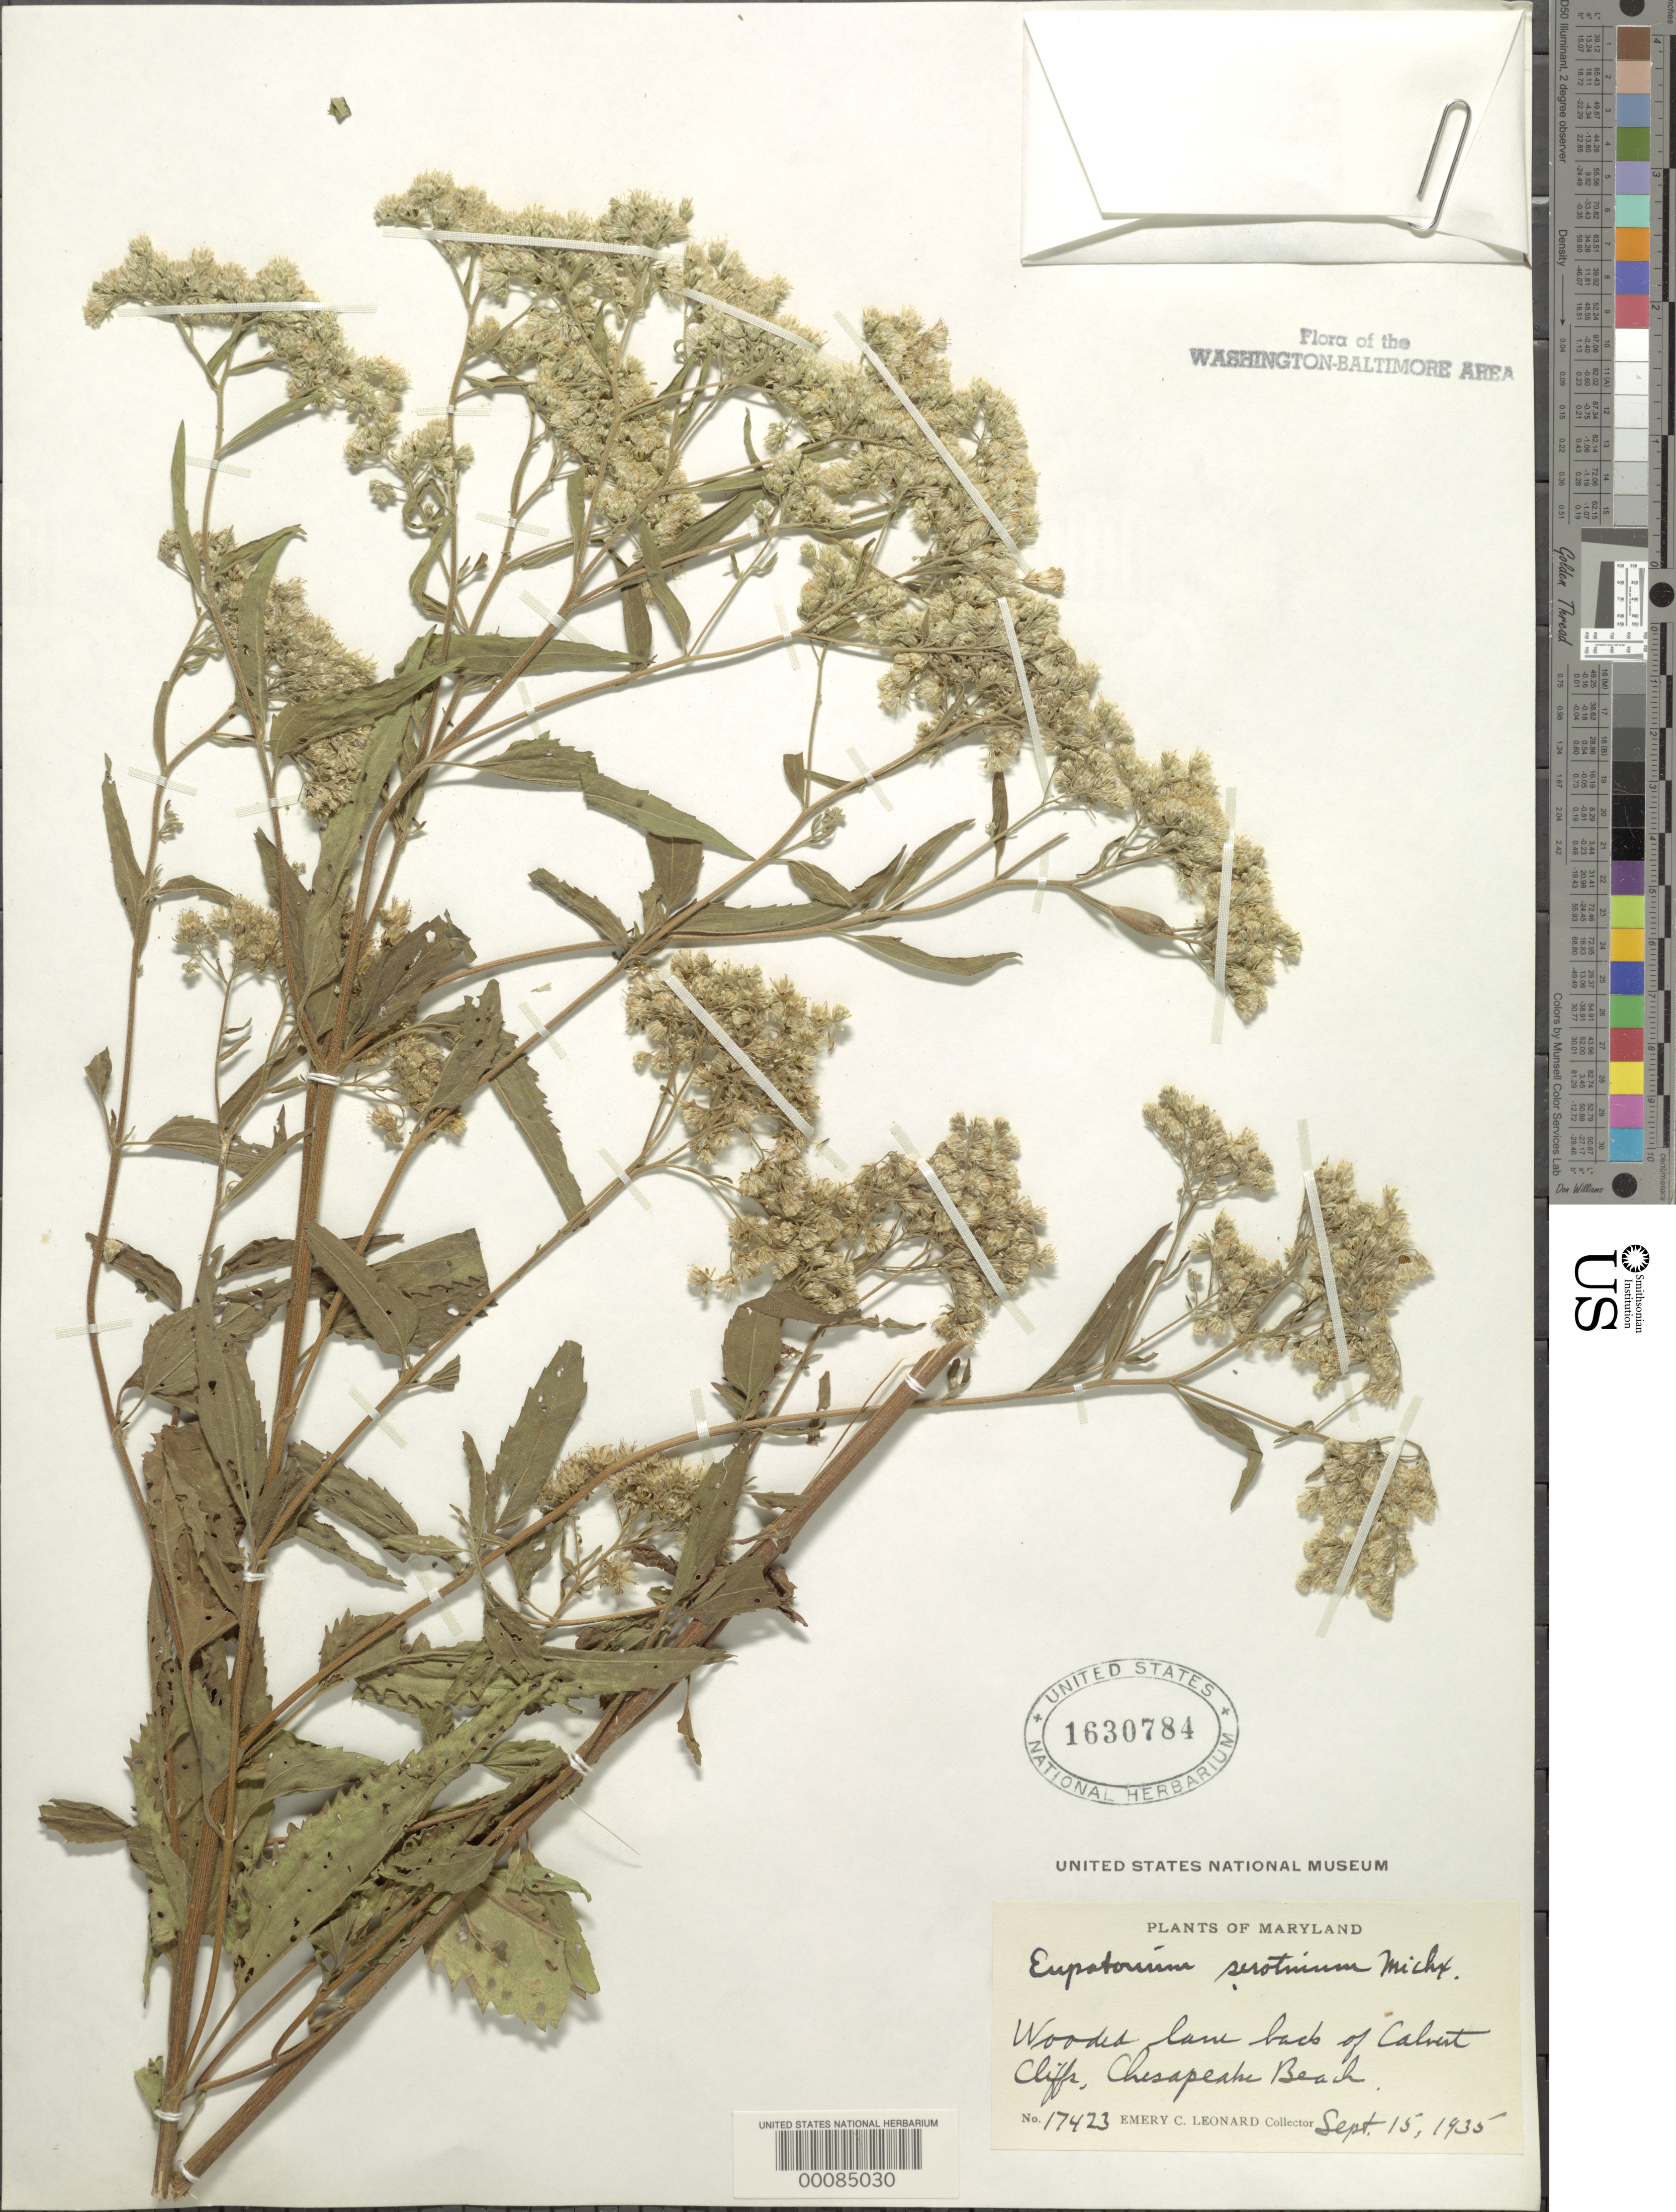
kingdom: Plantae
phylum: Tracheophyta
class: Magnoliopsida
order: Asterales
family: Asteraceae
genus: Eupatorium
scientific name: Eupatorium serotinum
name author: Michx.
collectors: E. C. Leonard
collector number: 17423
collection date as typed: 15 Sep 1935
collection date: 1935-09-15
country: United States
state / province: Maryland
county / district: Calvert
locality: Chesapeake Beach back of Calvert Cliffs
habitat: Wooded lane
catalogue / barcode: US 1630784